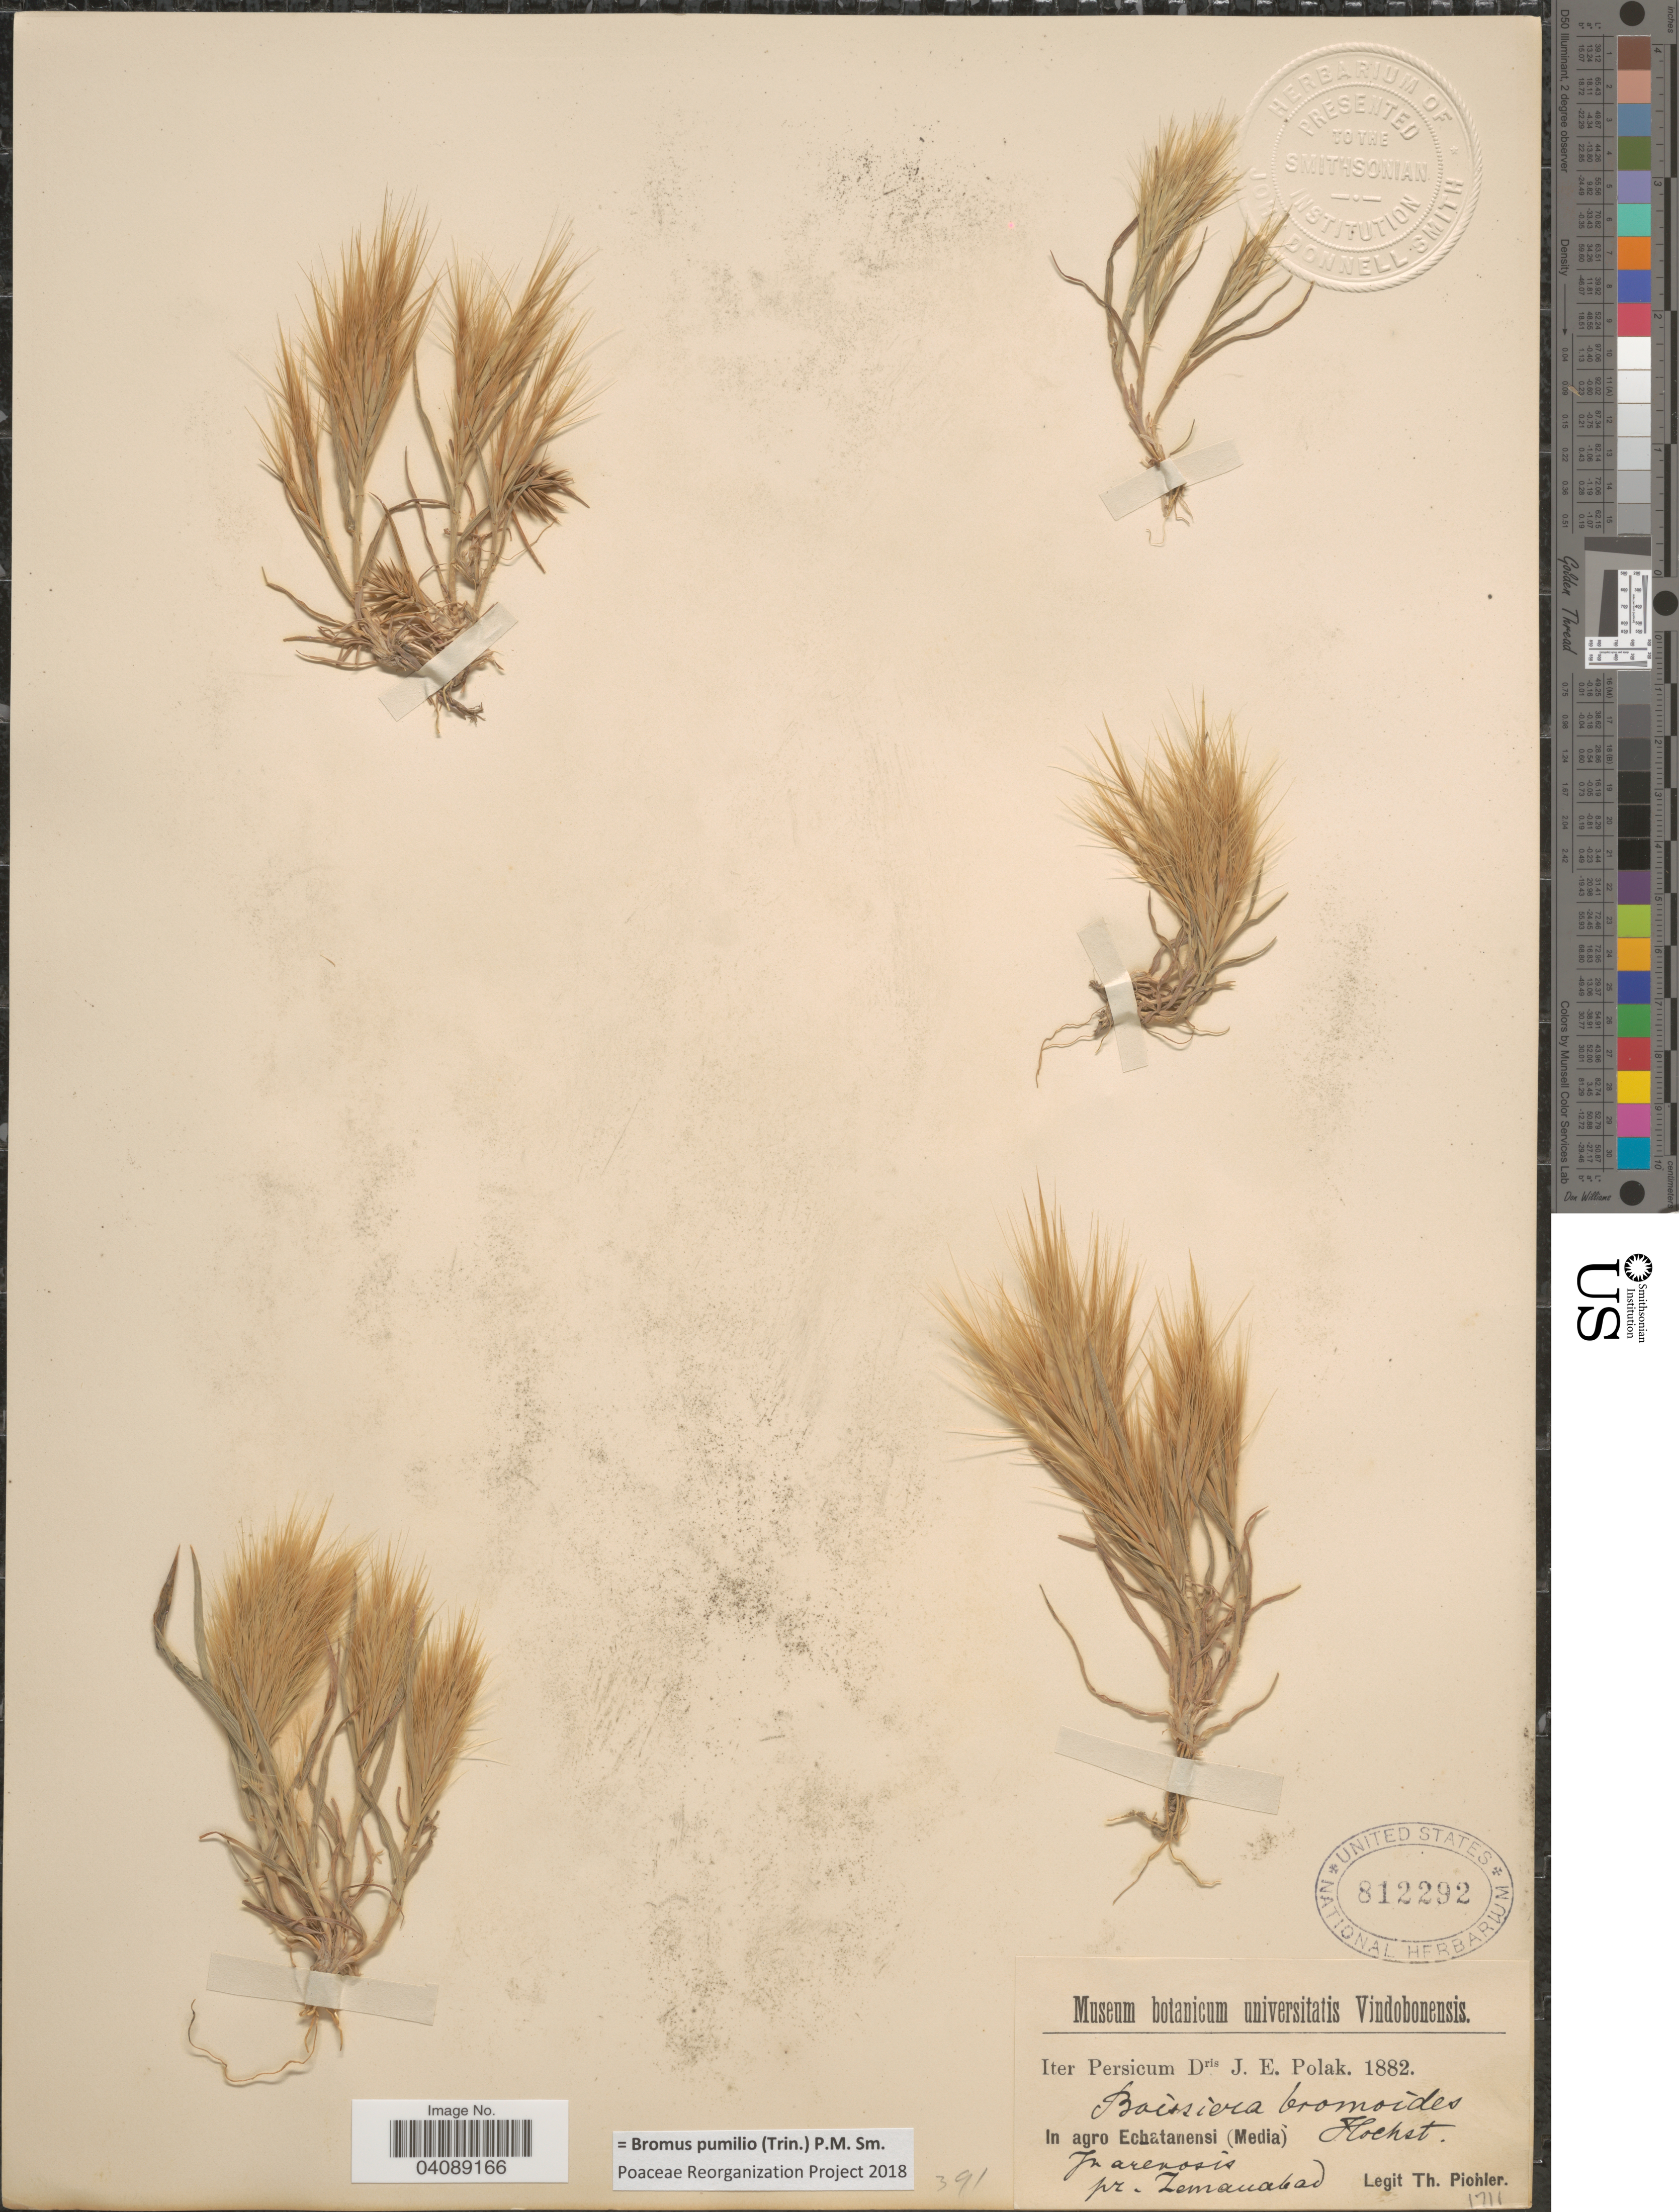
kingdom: Plantae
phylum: Tracheophyta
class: Liliopsida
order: Poales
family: Poaceae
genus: Bromus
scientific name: Bromus pumilio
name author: (Trin.) P.M. Sm.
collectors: T. Pichler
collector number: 1711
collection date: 1882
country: Iran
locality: Iter Persicum. In agro Echatanensi (Media). In arenosis pr. Zemanabad.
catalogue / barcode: US 812292